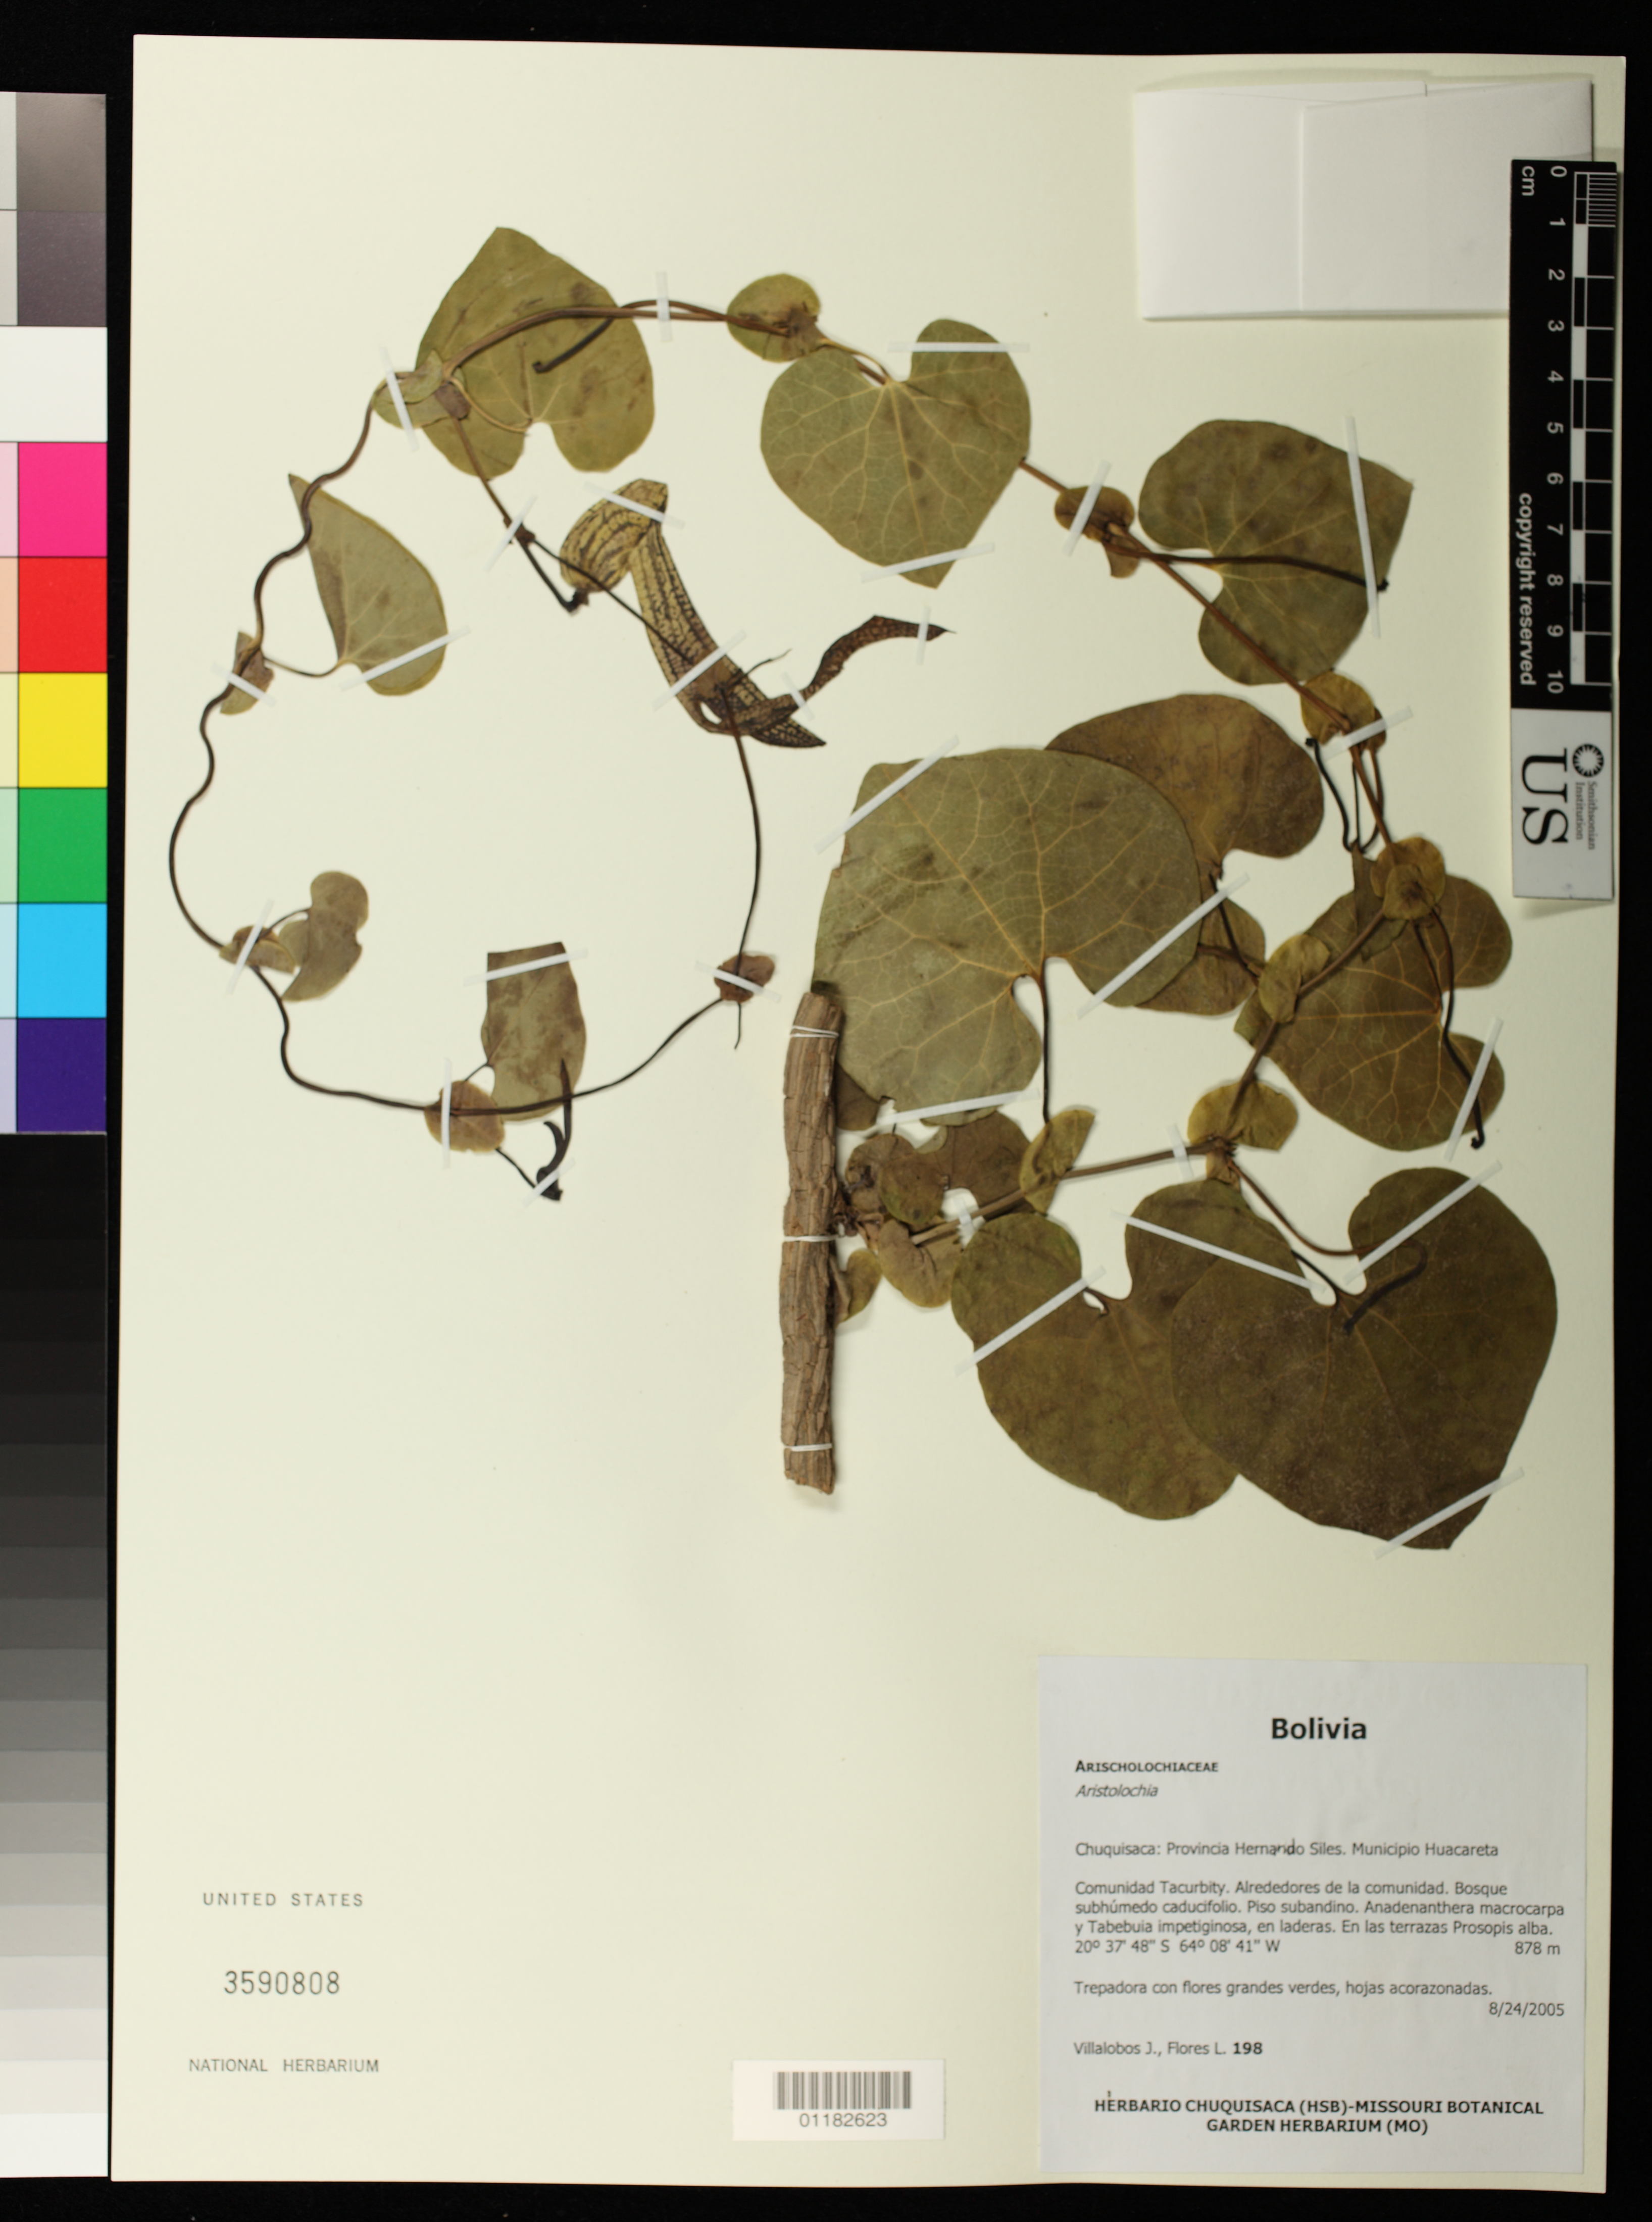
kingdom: Plantae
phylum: Tracheophyta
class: Magnoliopsida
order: Piperales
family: Aristolochiaceae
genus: Aristolochia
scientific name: Aristolochia sp.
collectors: J. Villalobos & L. Flores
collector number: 198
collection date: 2005-08-24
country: Bolivia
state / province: Chuquisaca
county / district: Hernando Siles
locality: Municipio Huacareta, Provincia Hernando Siles. Community Tacurbity.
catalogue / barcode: US 3590808